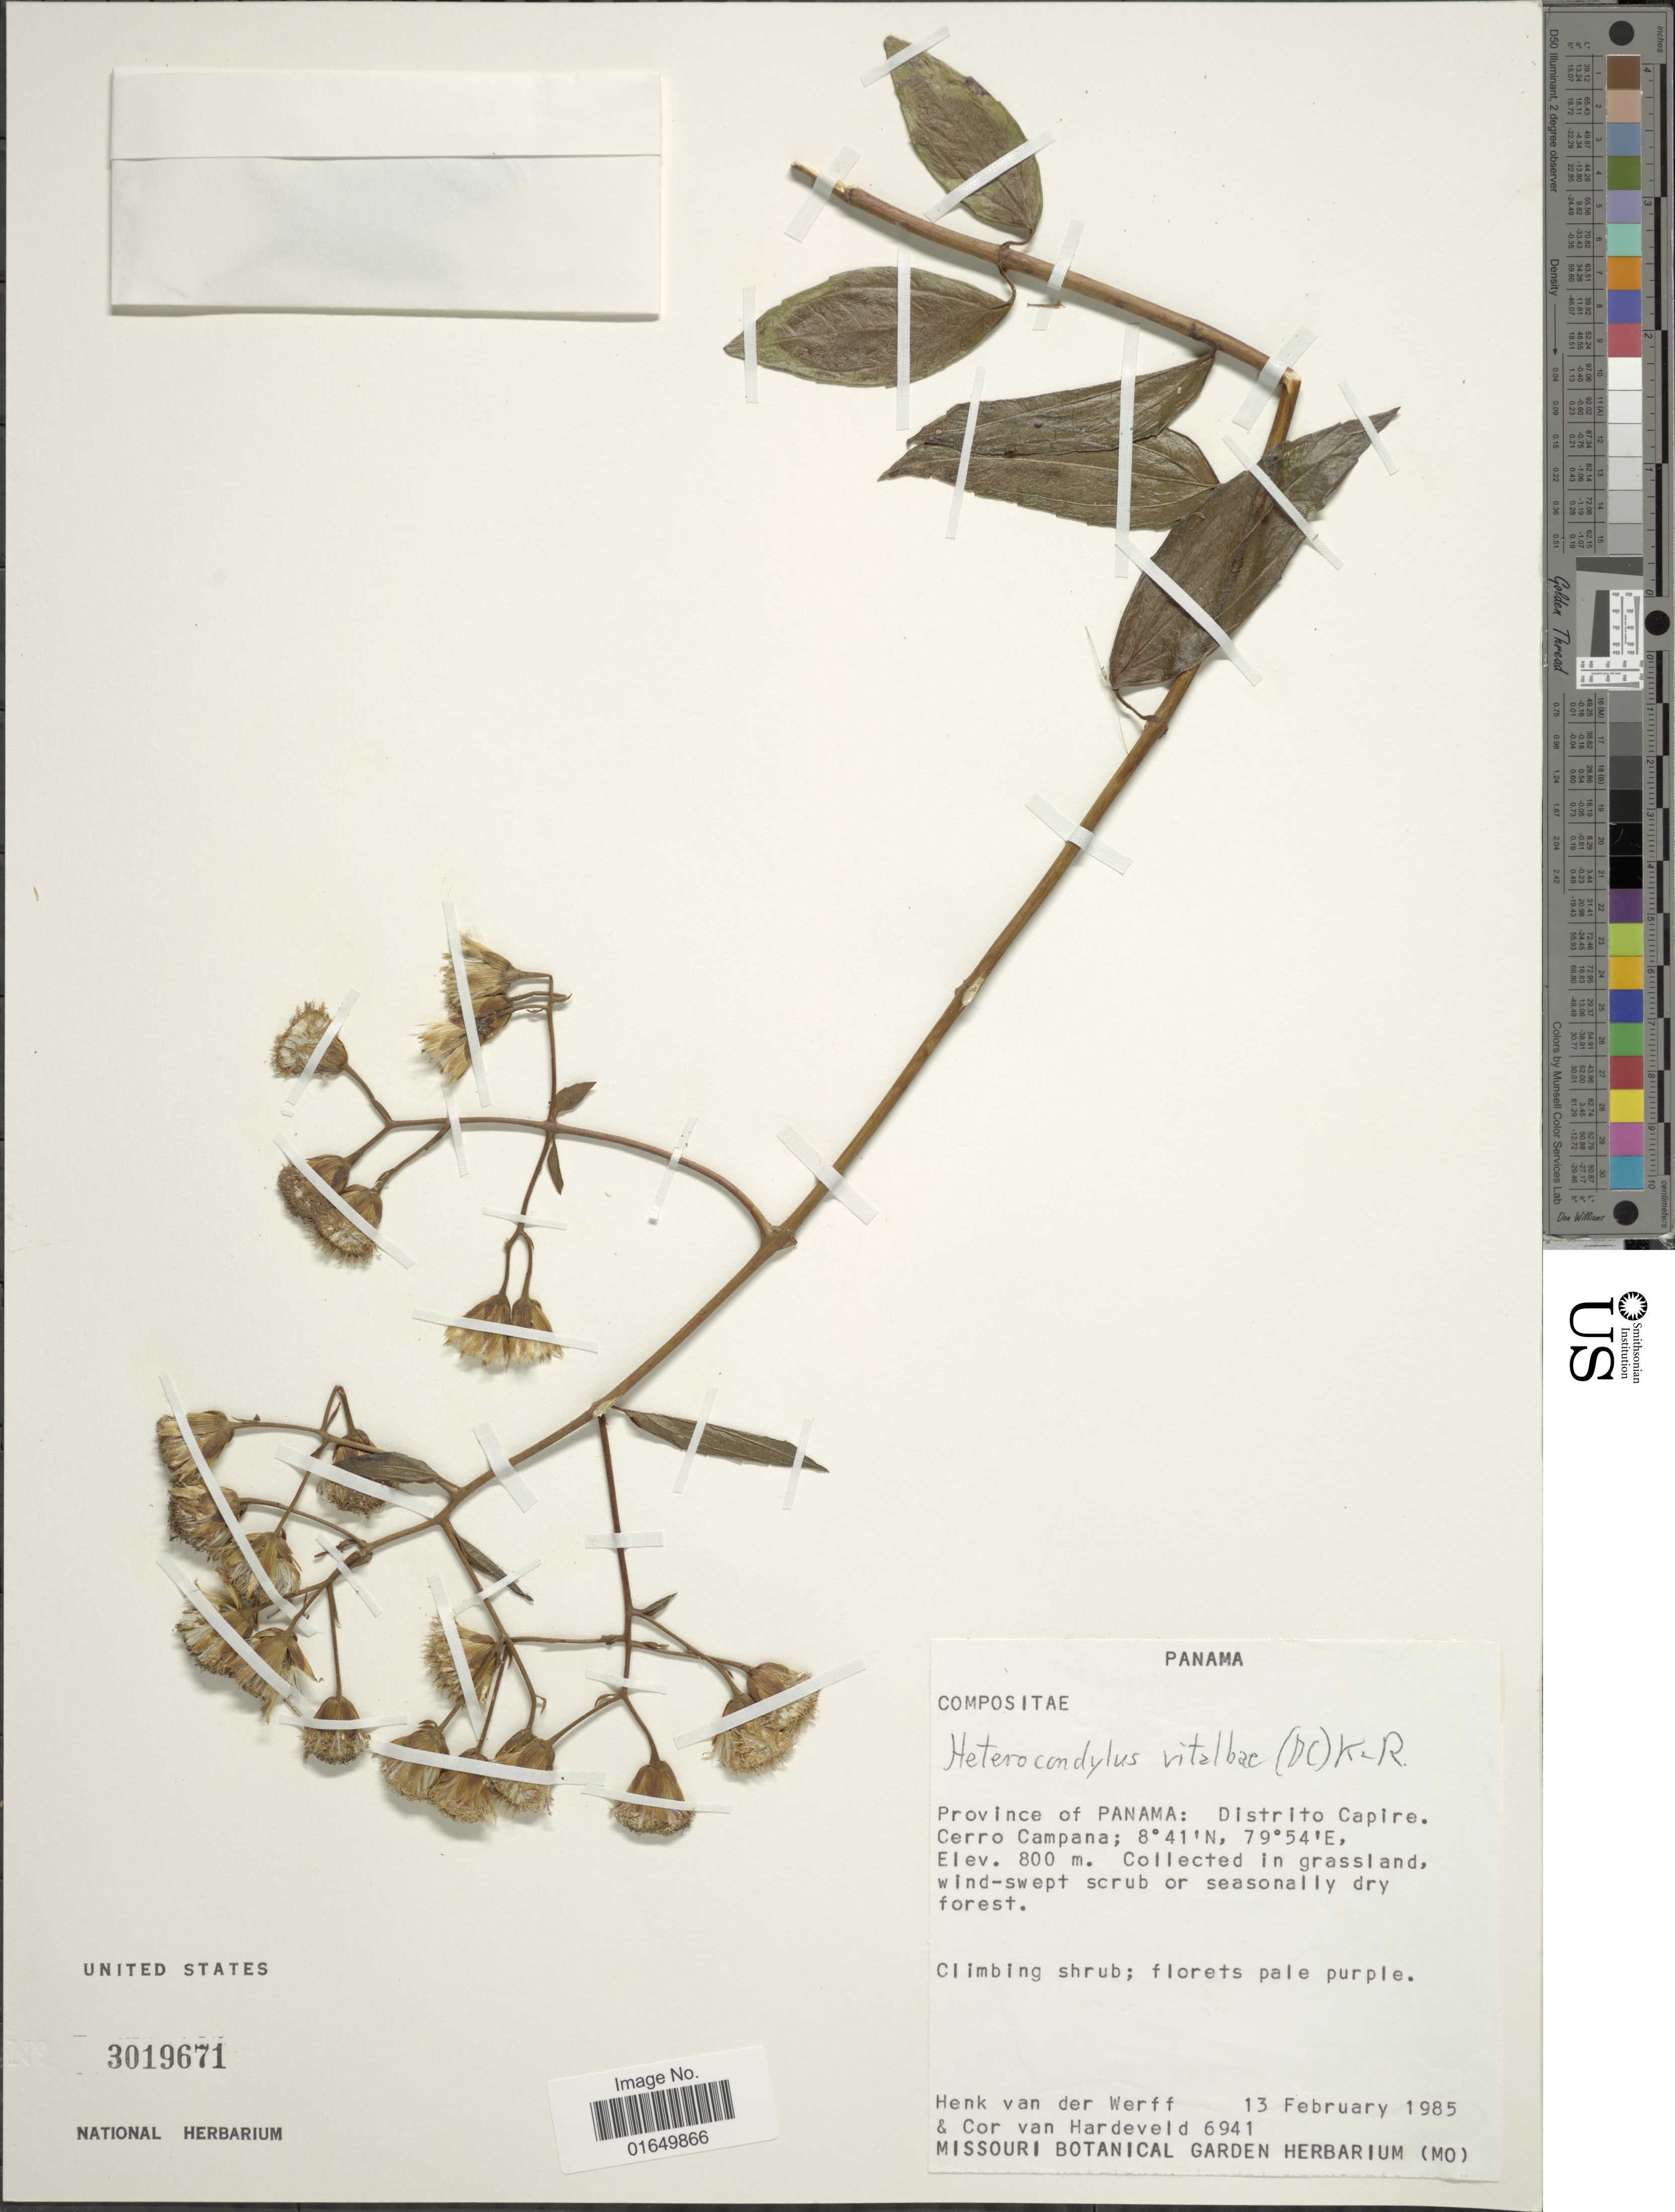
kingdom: Plantae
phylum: Tracheophyta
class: Magnoliopsida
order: Asterales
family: Asteraceae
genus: Heterocondylus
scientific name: Heterocondylus vitalbae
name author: (DC.) R.M. King & H. Rob.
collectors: H. van der Werff & C. Van Hardeveld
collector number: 6941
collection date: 1985-02-13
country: Panama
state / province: Panamá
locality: Distrito Capire. Cerro Campana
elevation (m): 800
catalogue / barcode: US 3019671